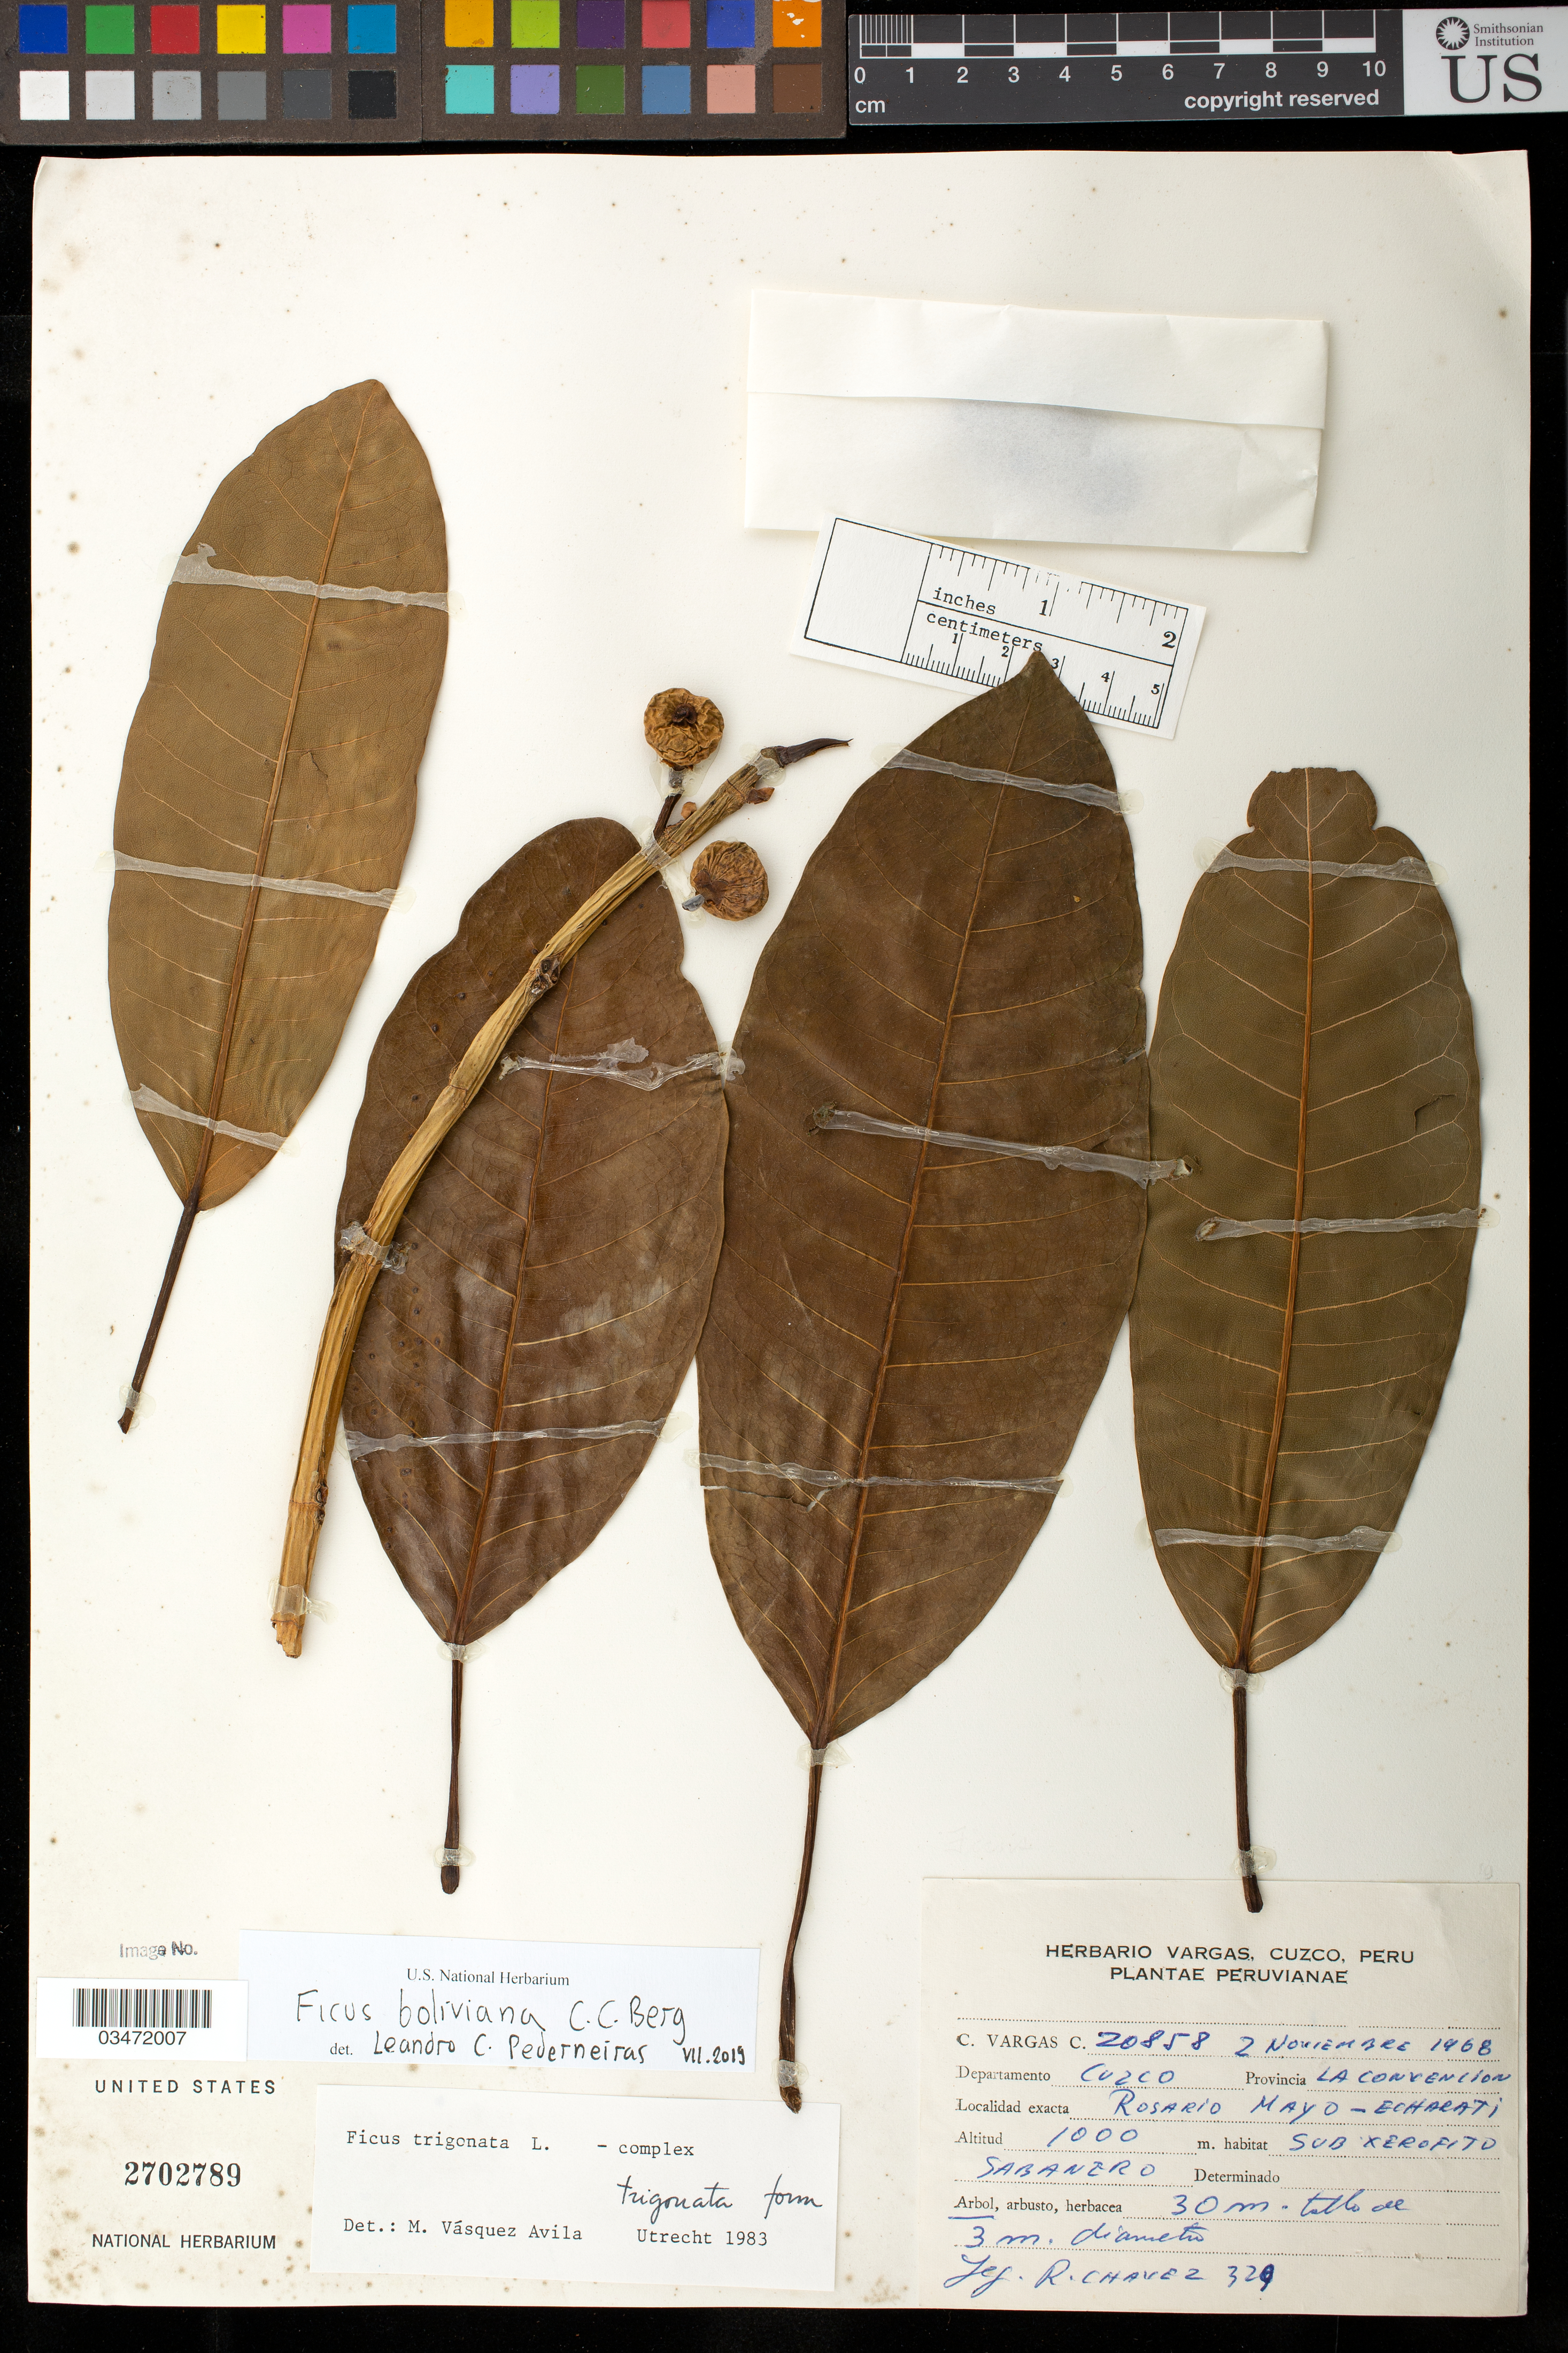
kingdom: Plantae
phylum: Tracheophyta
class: Magnoliopsida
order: Rosales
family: Moraceae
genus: Ficus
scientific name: Ficus boliviana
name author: C.C. Berg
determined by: Cardoso Pederneiras, L.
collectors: R. Chávez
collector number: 329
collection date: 1968-11-02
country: Peru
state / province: Cusco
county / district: La Convención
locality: Prov. La Convencion. Rosario Mayo - Echarati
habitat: Sub-xerofito sabanero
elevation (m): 1000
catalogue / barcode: US 2702789